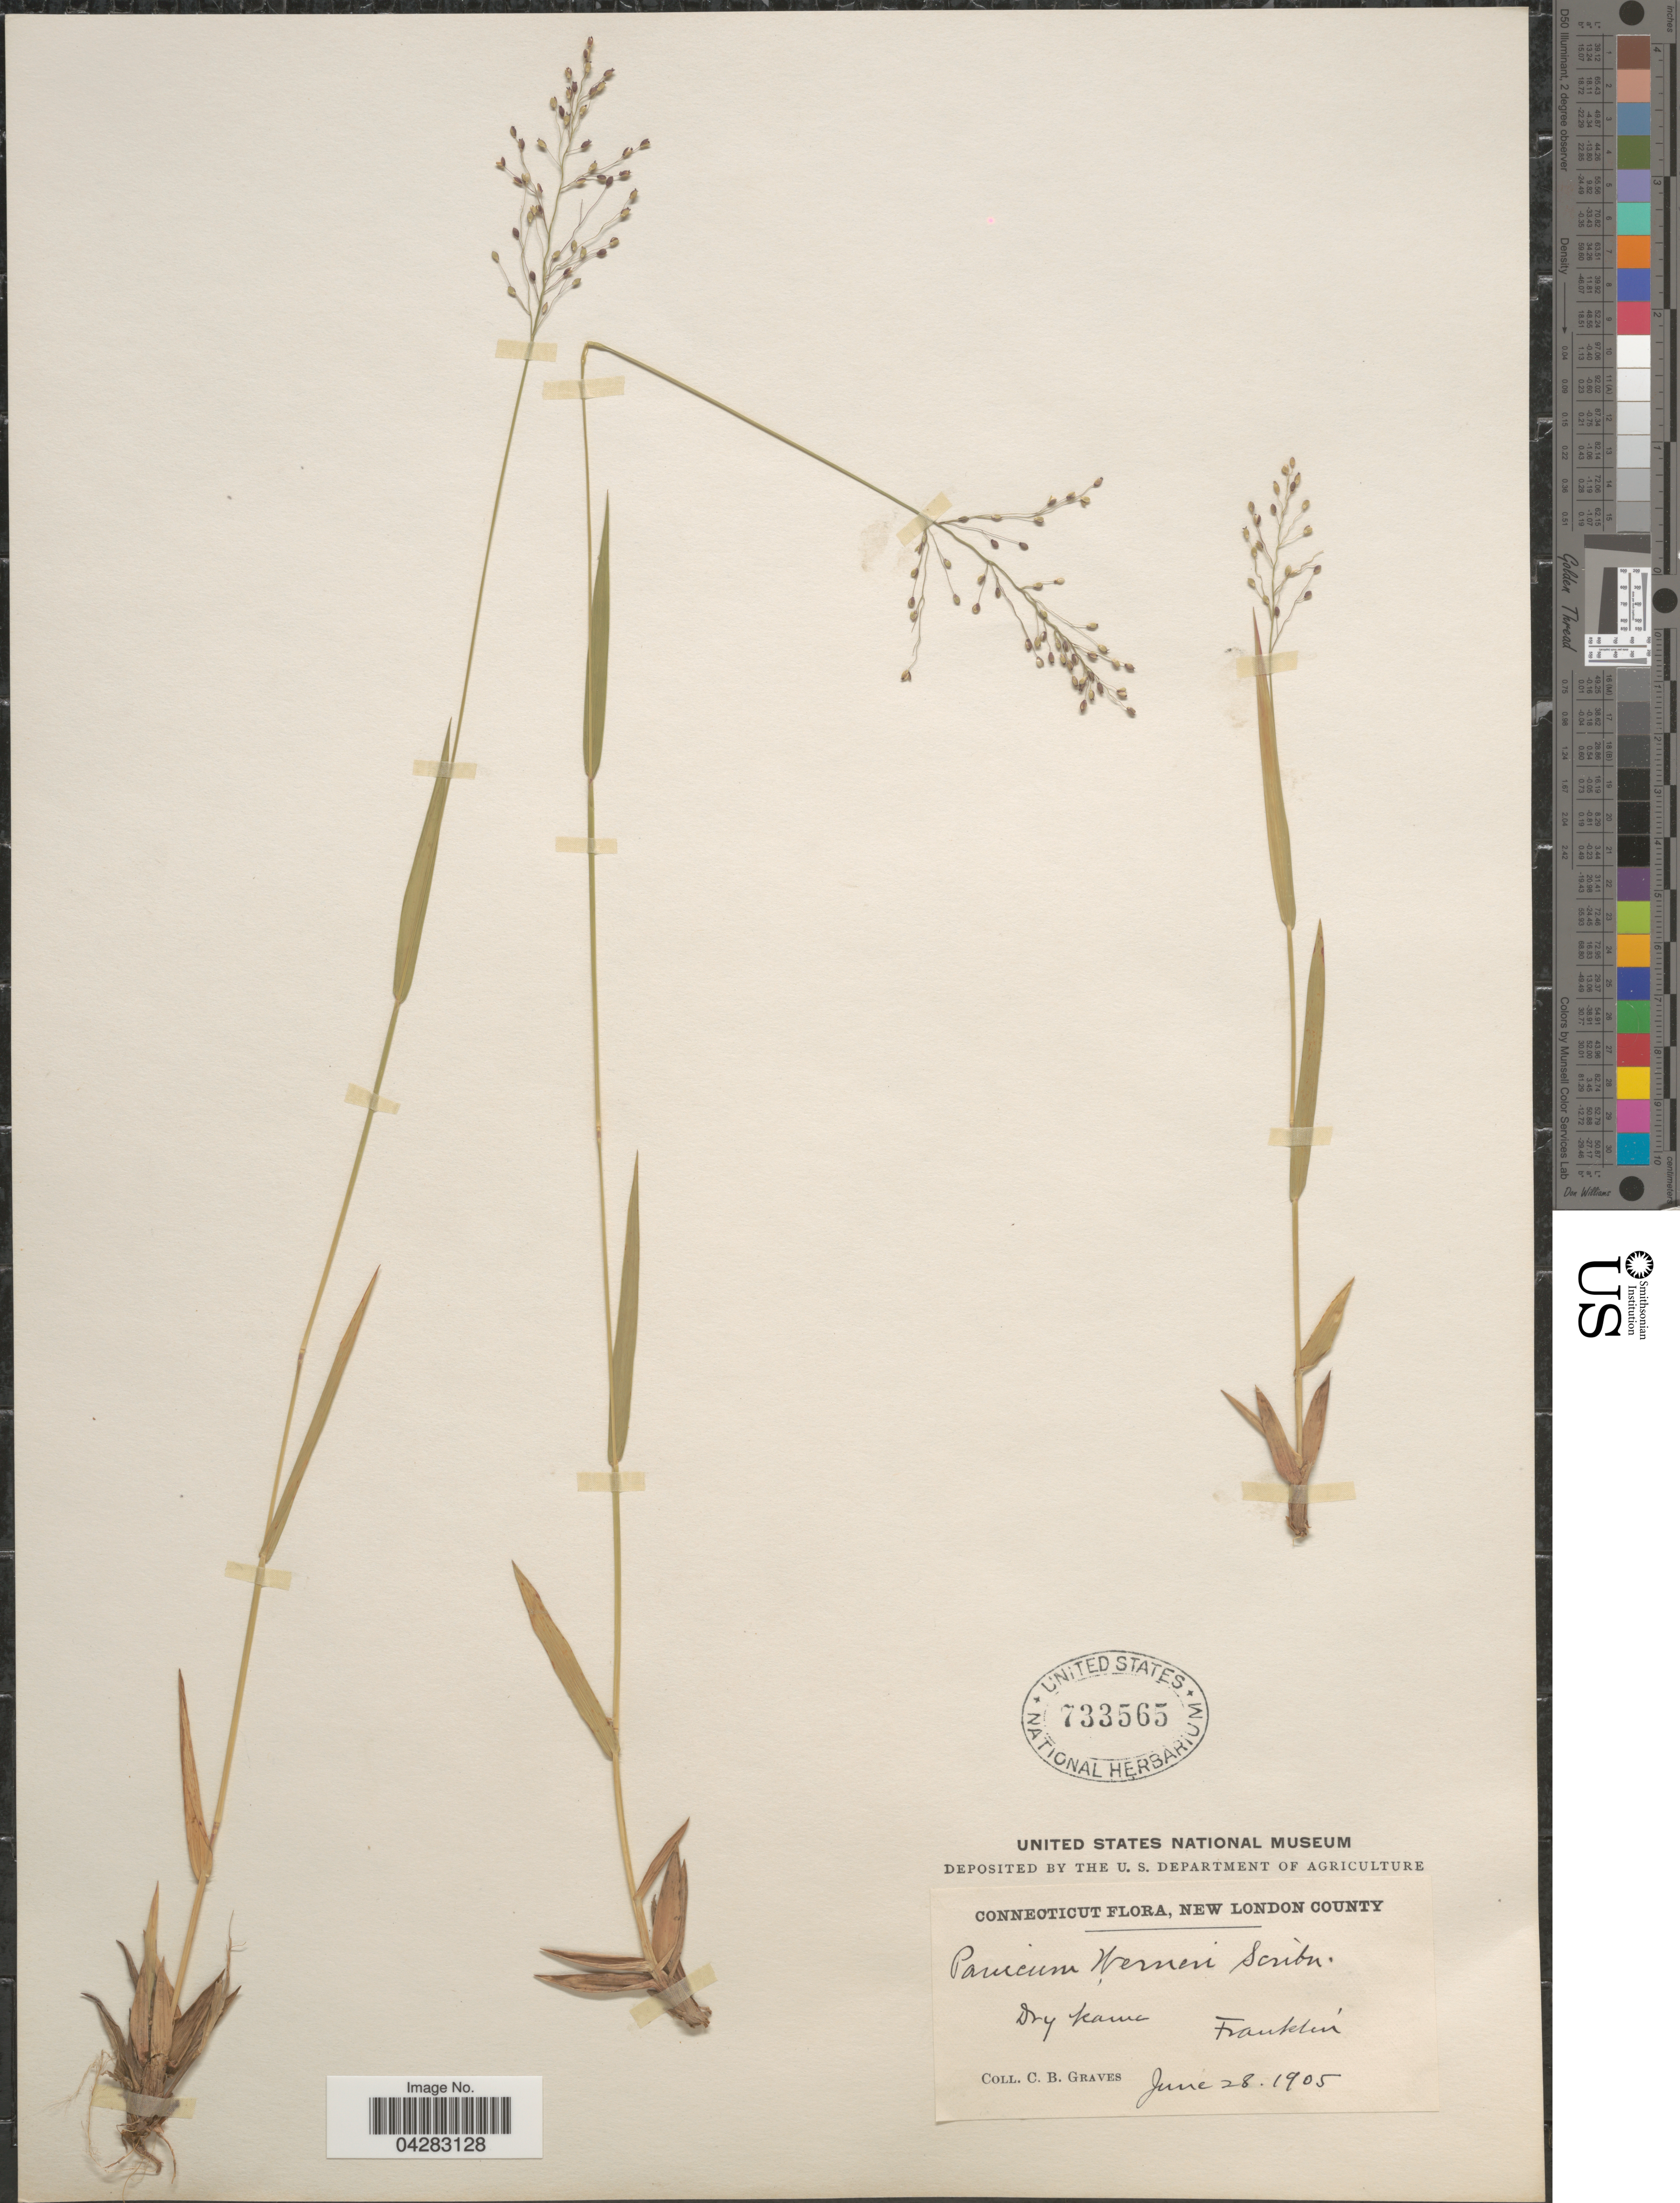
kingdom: Plantae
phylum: Tracheophyta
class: Liliopsida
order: Poales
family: Poaceae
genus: Dichanthelium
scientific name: Dichanthelium linearifolium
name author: (Scribn.) Gould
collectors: C. Graves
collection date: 1905-06-28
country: United States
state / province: Connecticut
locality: New London County. Dry kame. Franklin.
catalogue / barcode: US 733565